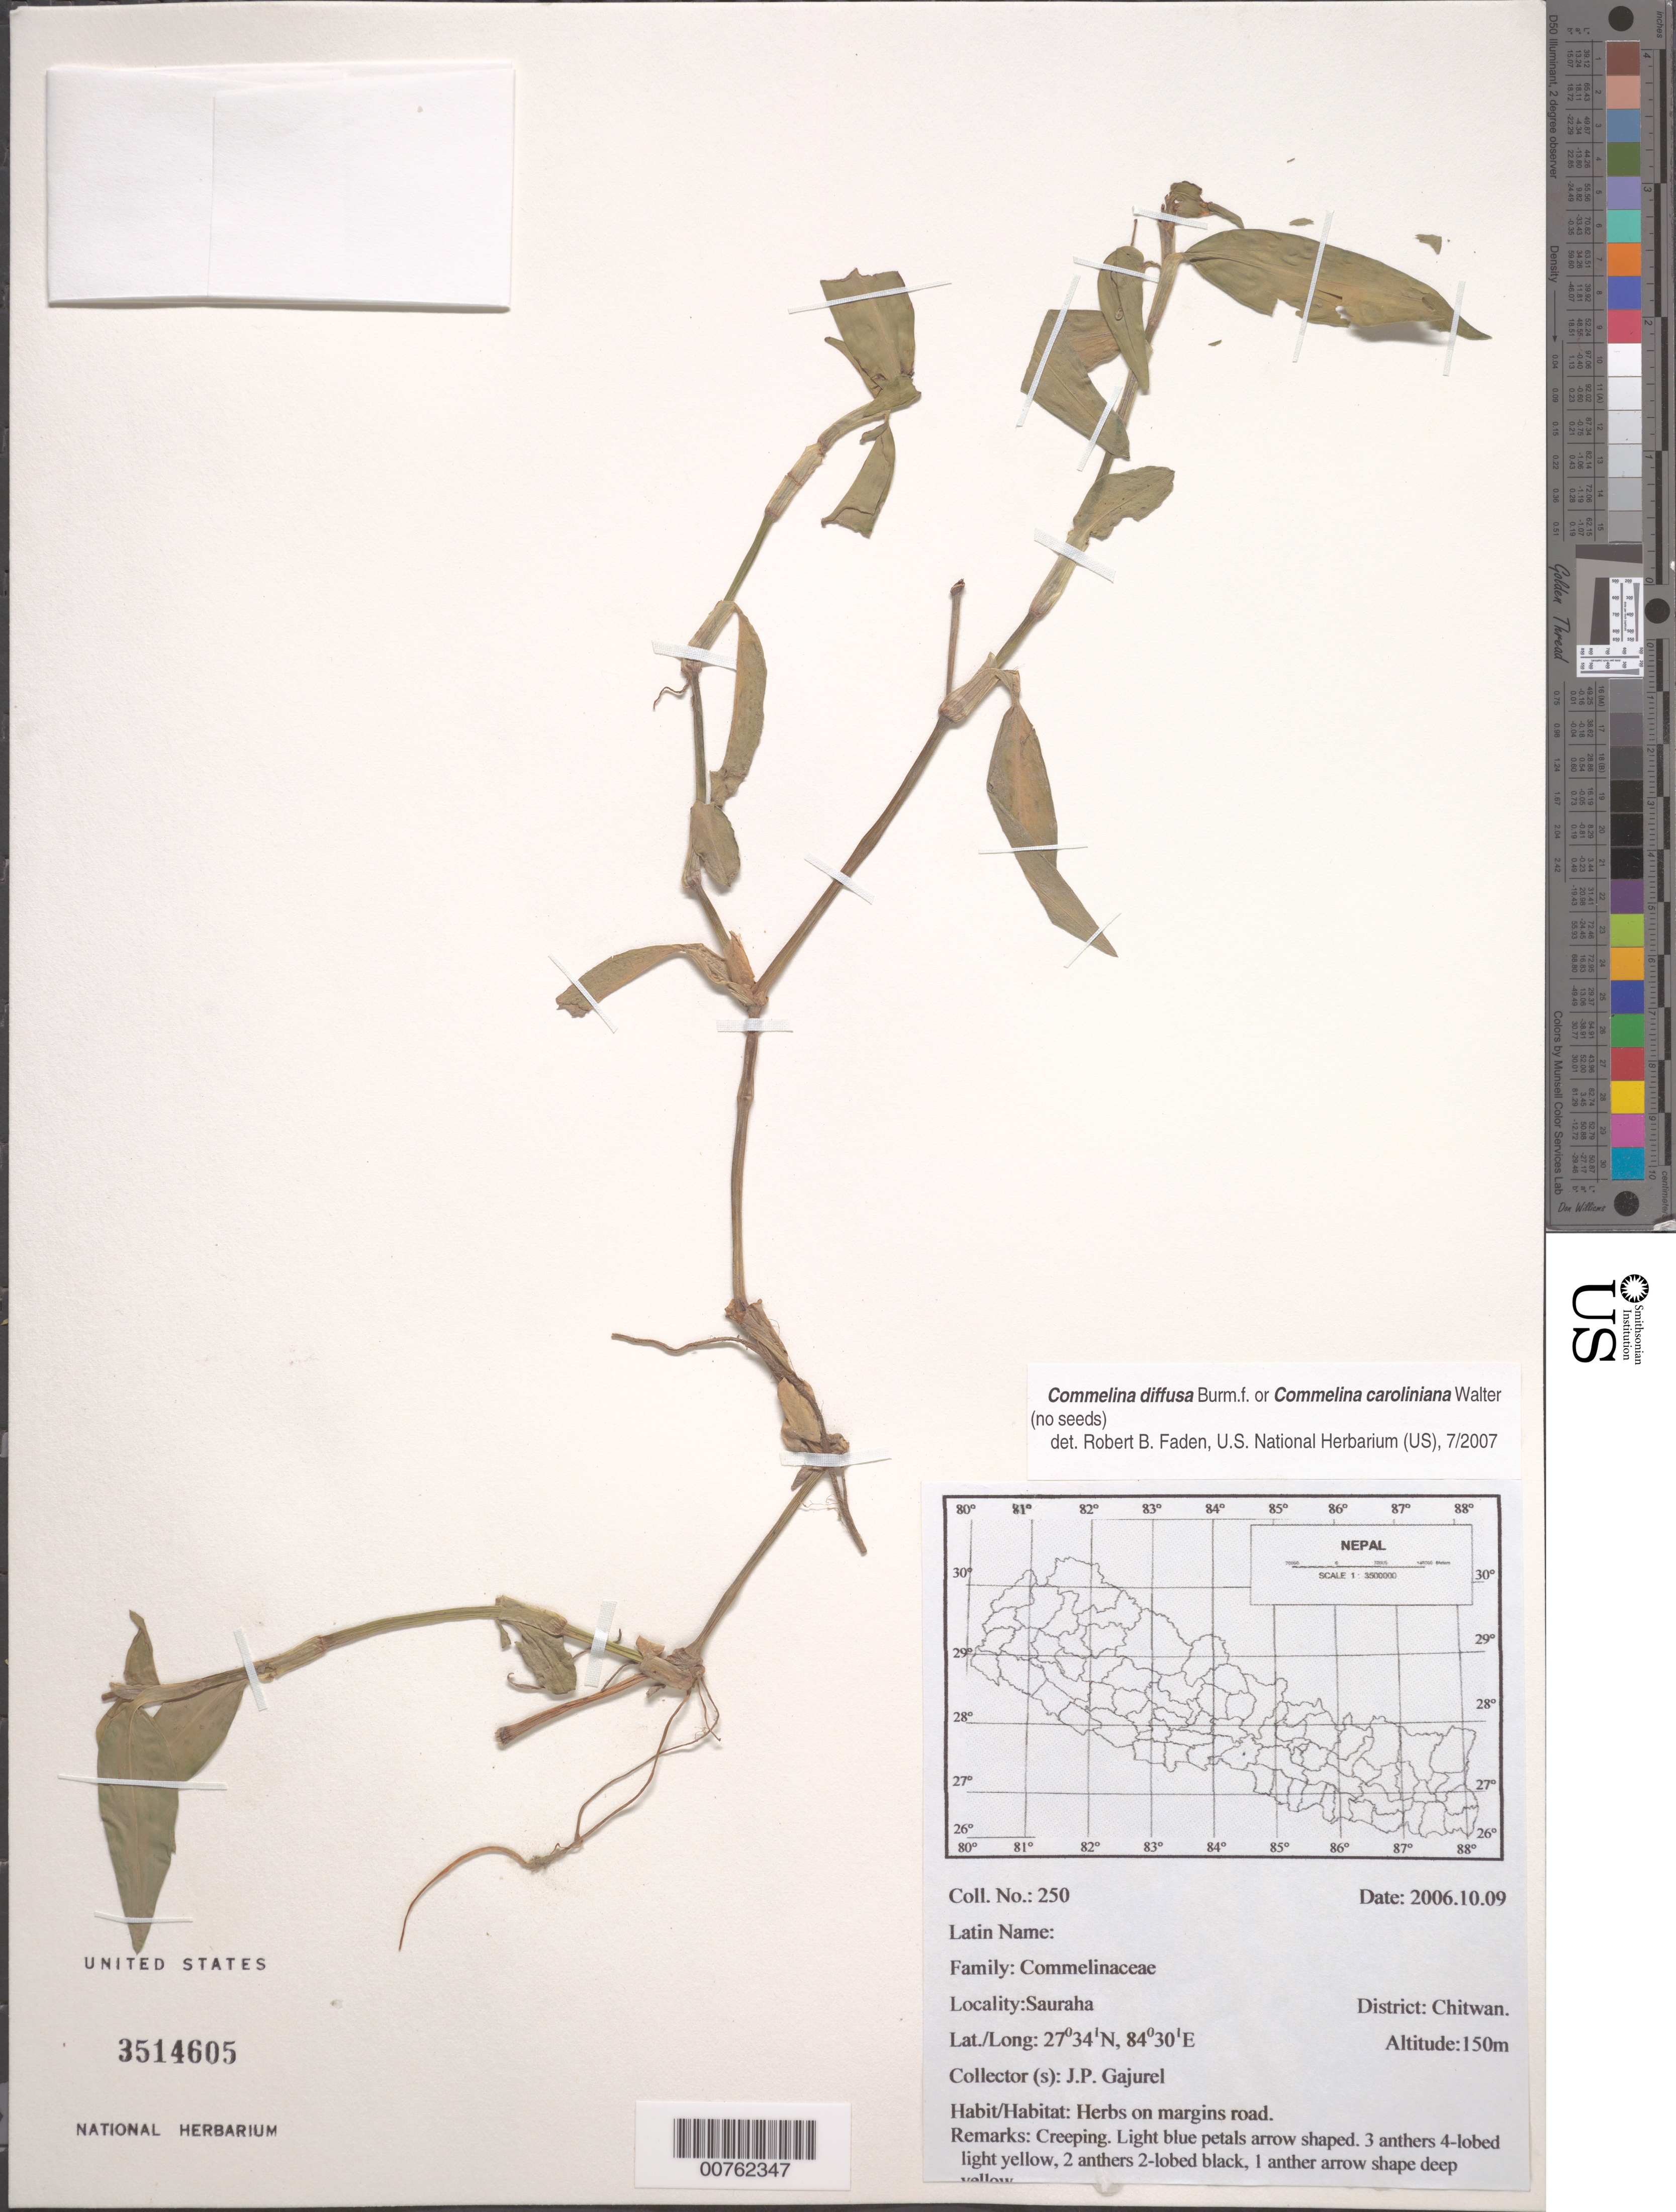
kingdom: Plantae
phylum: Tracheophyta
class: Liliopsida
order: Commelinales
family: Commelinaceae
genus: Commelina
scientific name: Commelina diffusa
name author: Burm. f.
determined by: Faden, Robert B., (US), Smithsonian Institution - National Museum of Natural History (UNITED STATES)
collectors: J. Gajurel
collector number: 250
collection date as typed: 09 Oct 2006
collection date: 2006-10-09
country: Nepal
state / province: Narayani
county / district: Chitwan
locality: Sauraha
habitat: Herbs on margins road.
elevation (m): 150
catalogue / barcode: US 3514605